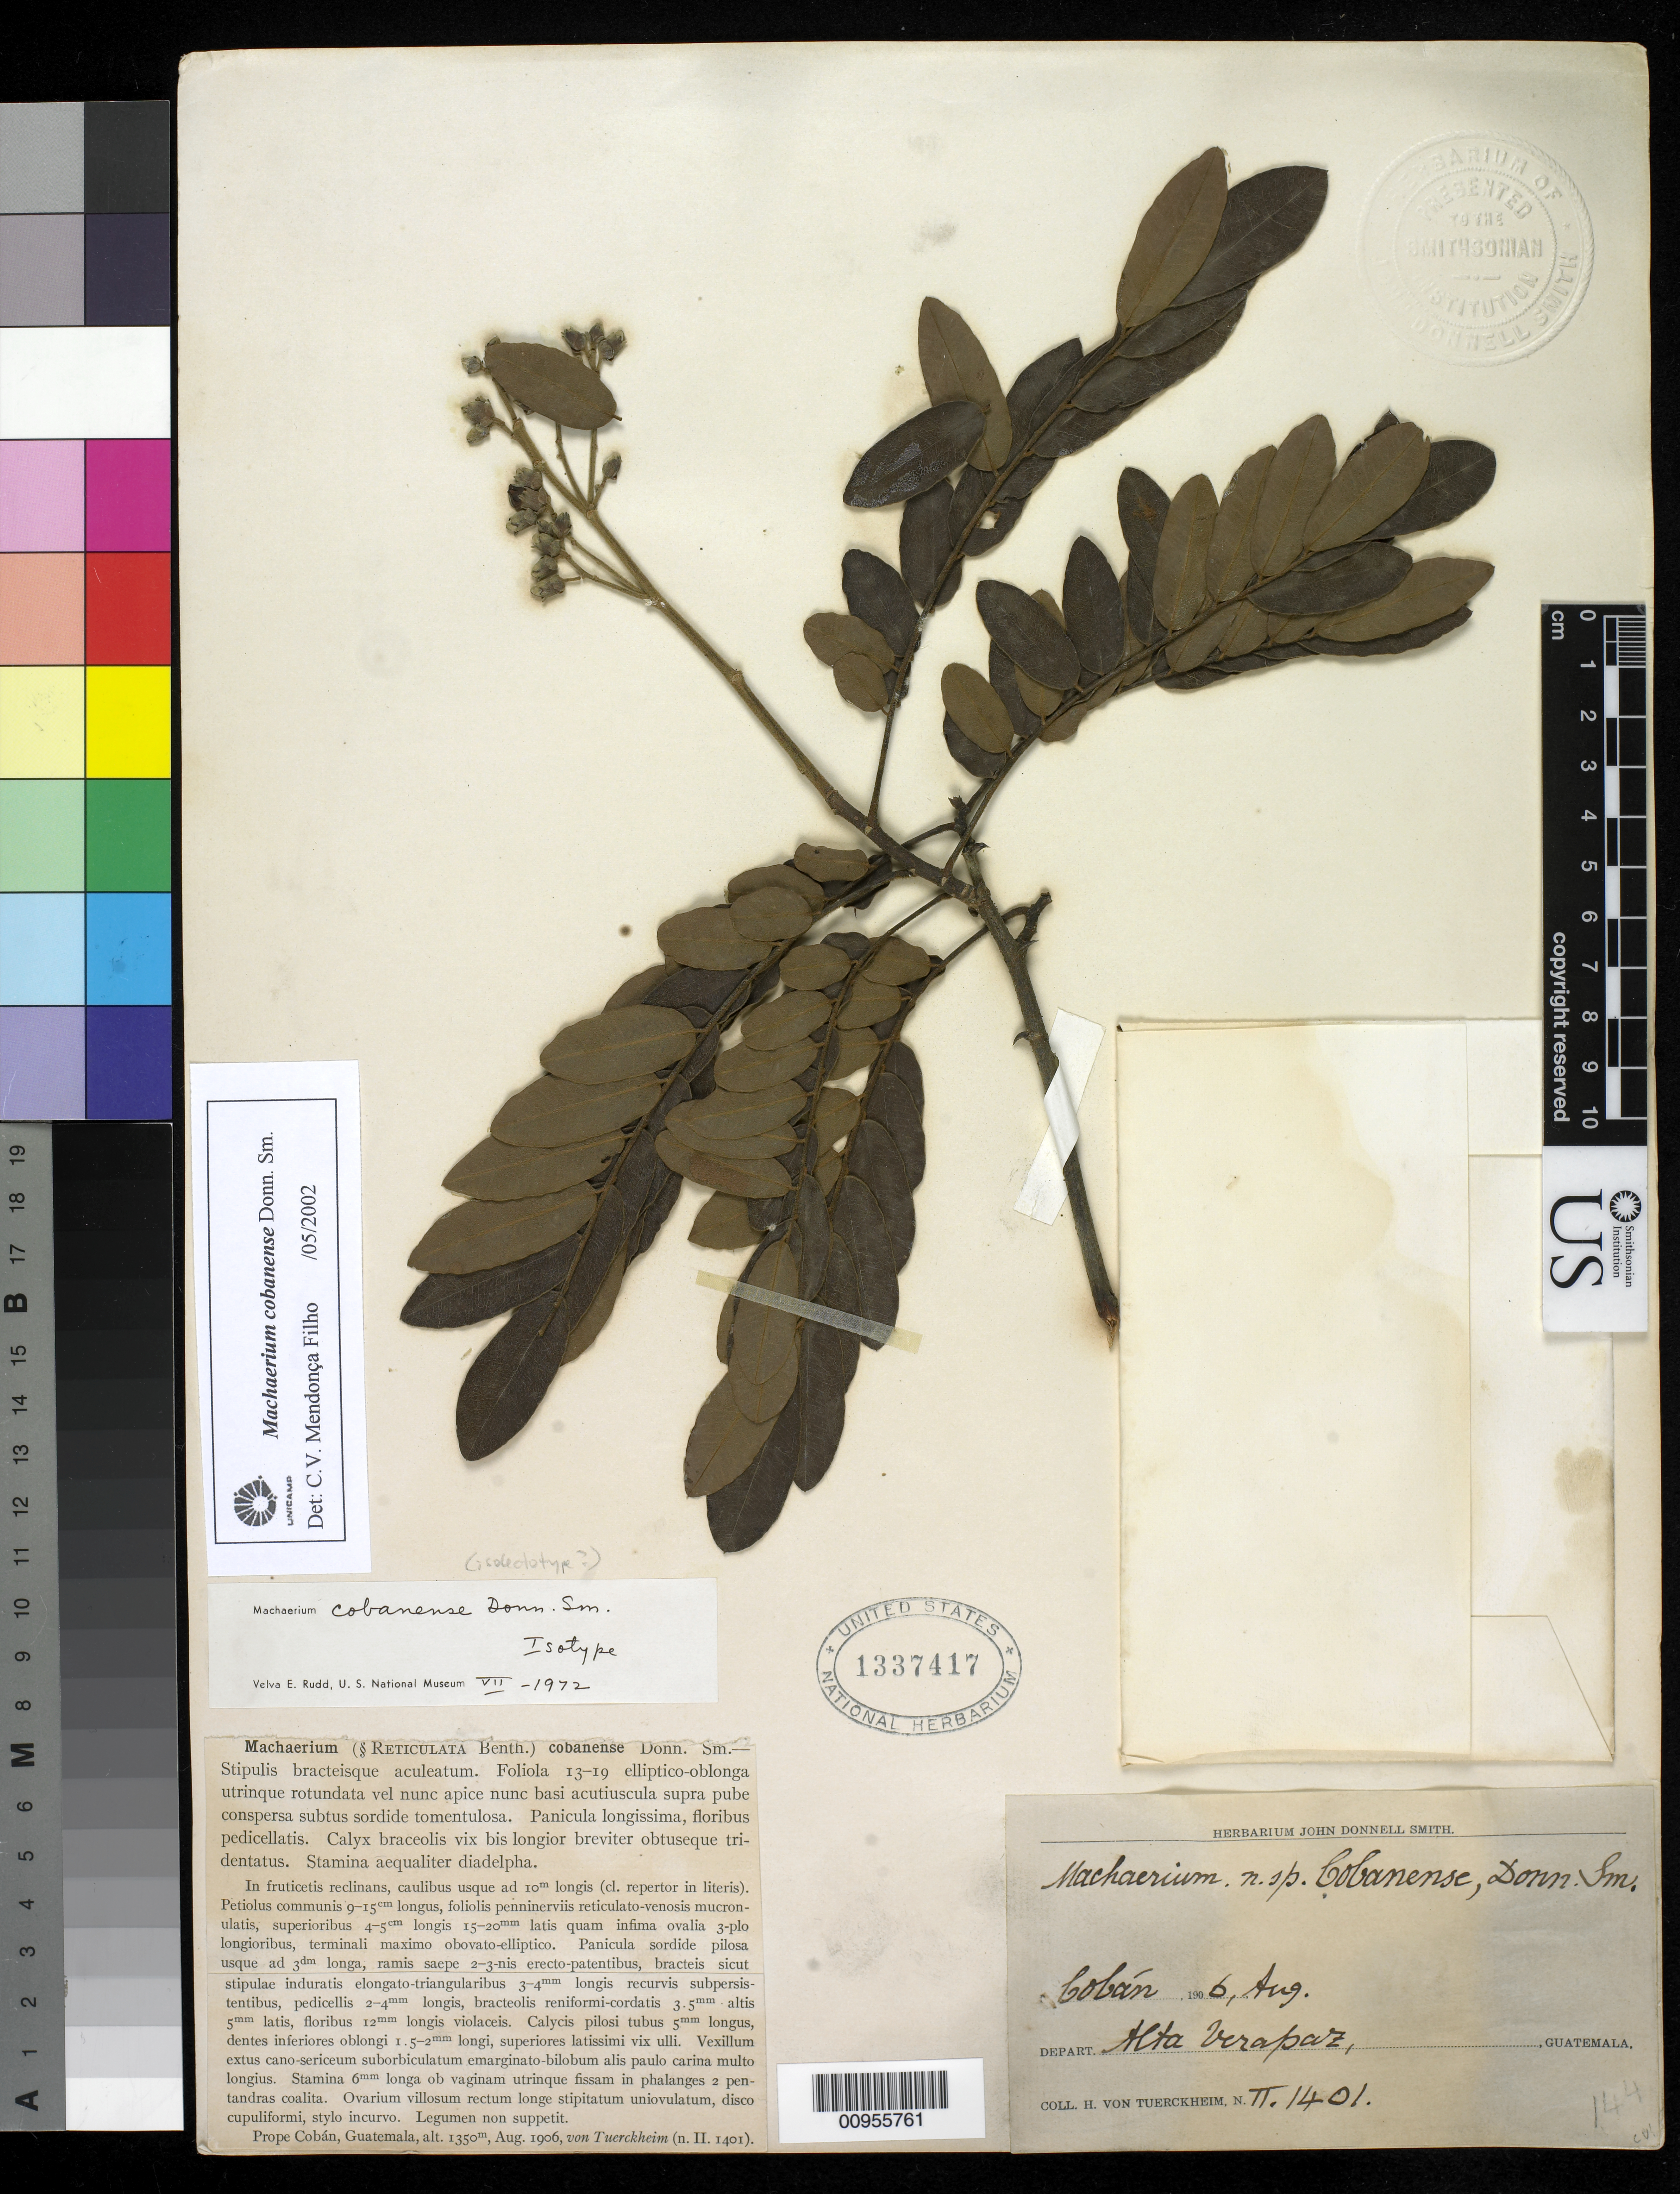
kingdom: Plantae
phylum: Tracheophyta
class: Magnoliopsida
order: Fabales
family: Fabaceae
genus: Machaerium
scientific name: Machaerium cobanense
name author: Donn. Sm.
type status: Isotype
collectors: H. von Türckheim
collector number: II 1401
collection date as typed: Aug 1906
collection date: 1906-08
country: Guatemala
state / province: Alta Verapaz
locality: Coban.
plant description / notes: One of two sheets (USNH 1337416, 1337417) received from the John Donnell Smith herbarium, neither clearly the holotype; annotated (1972) and cited (1977) as holotype and isotype, respectively, by V.E. Rudd.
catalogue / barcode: US 1337417